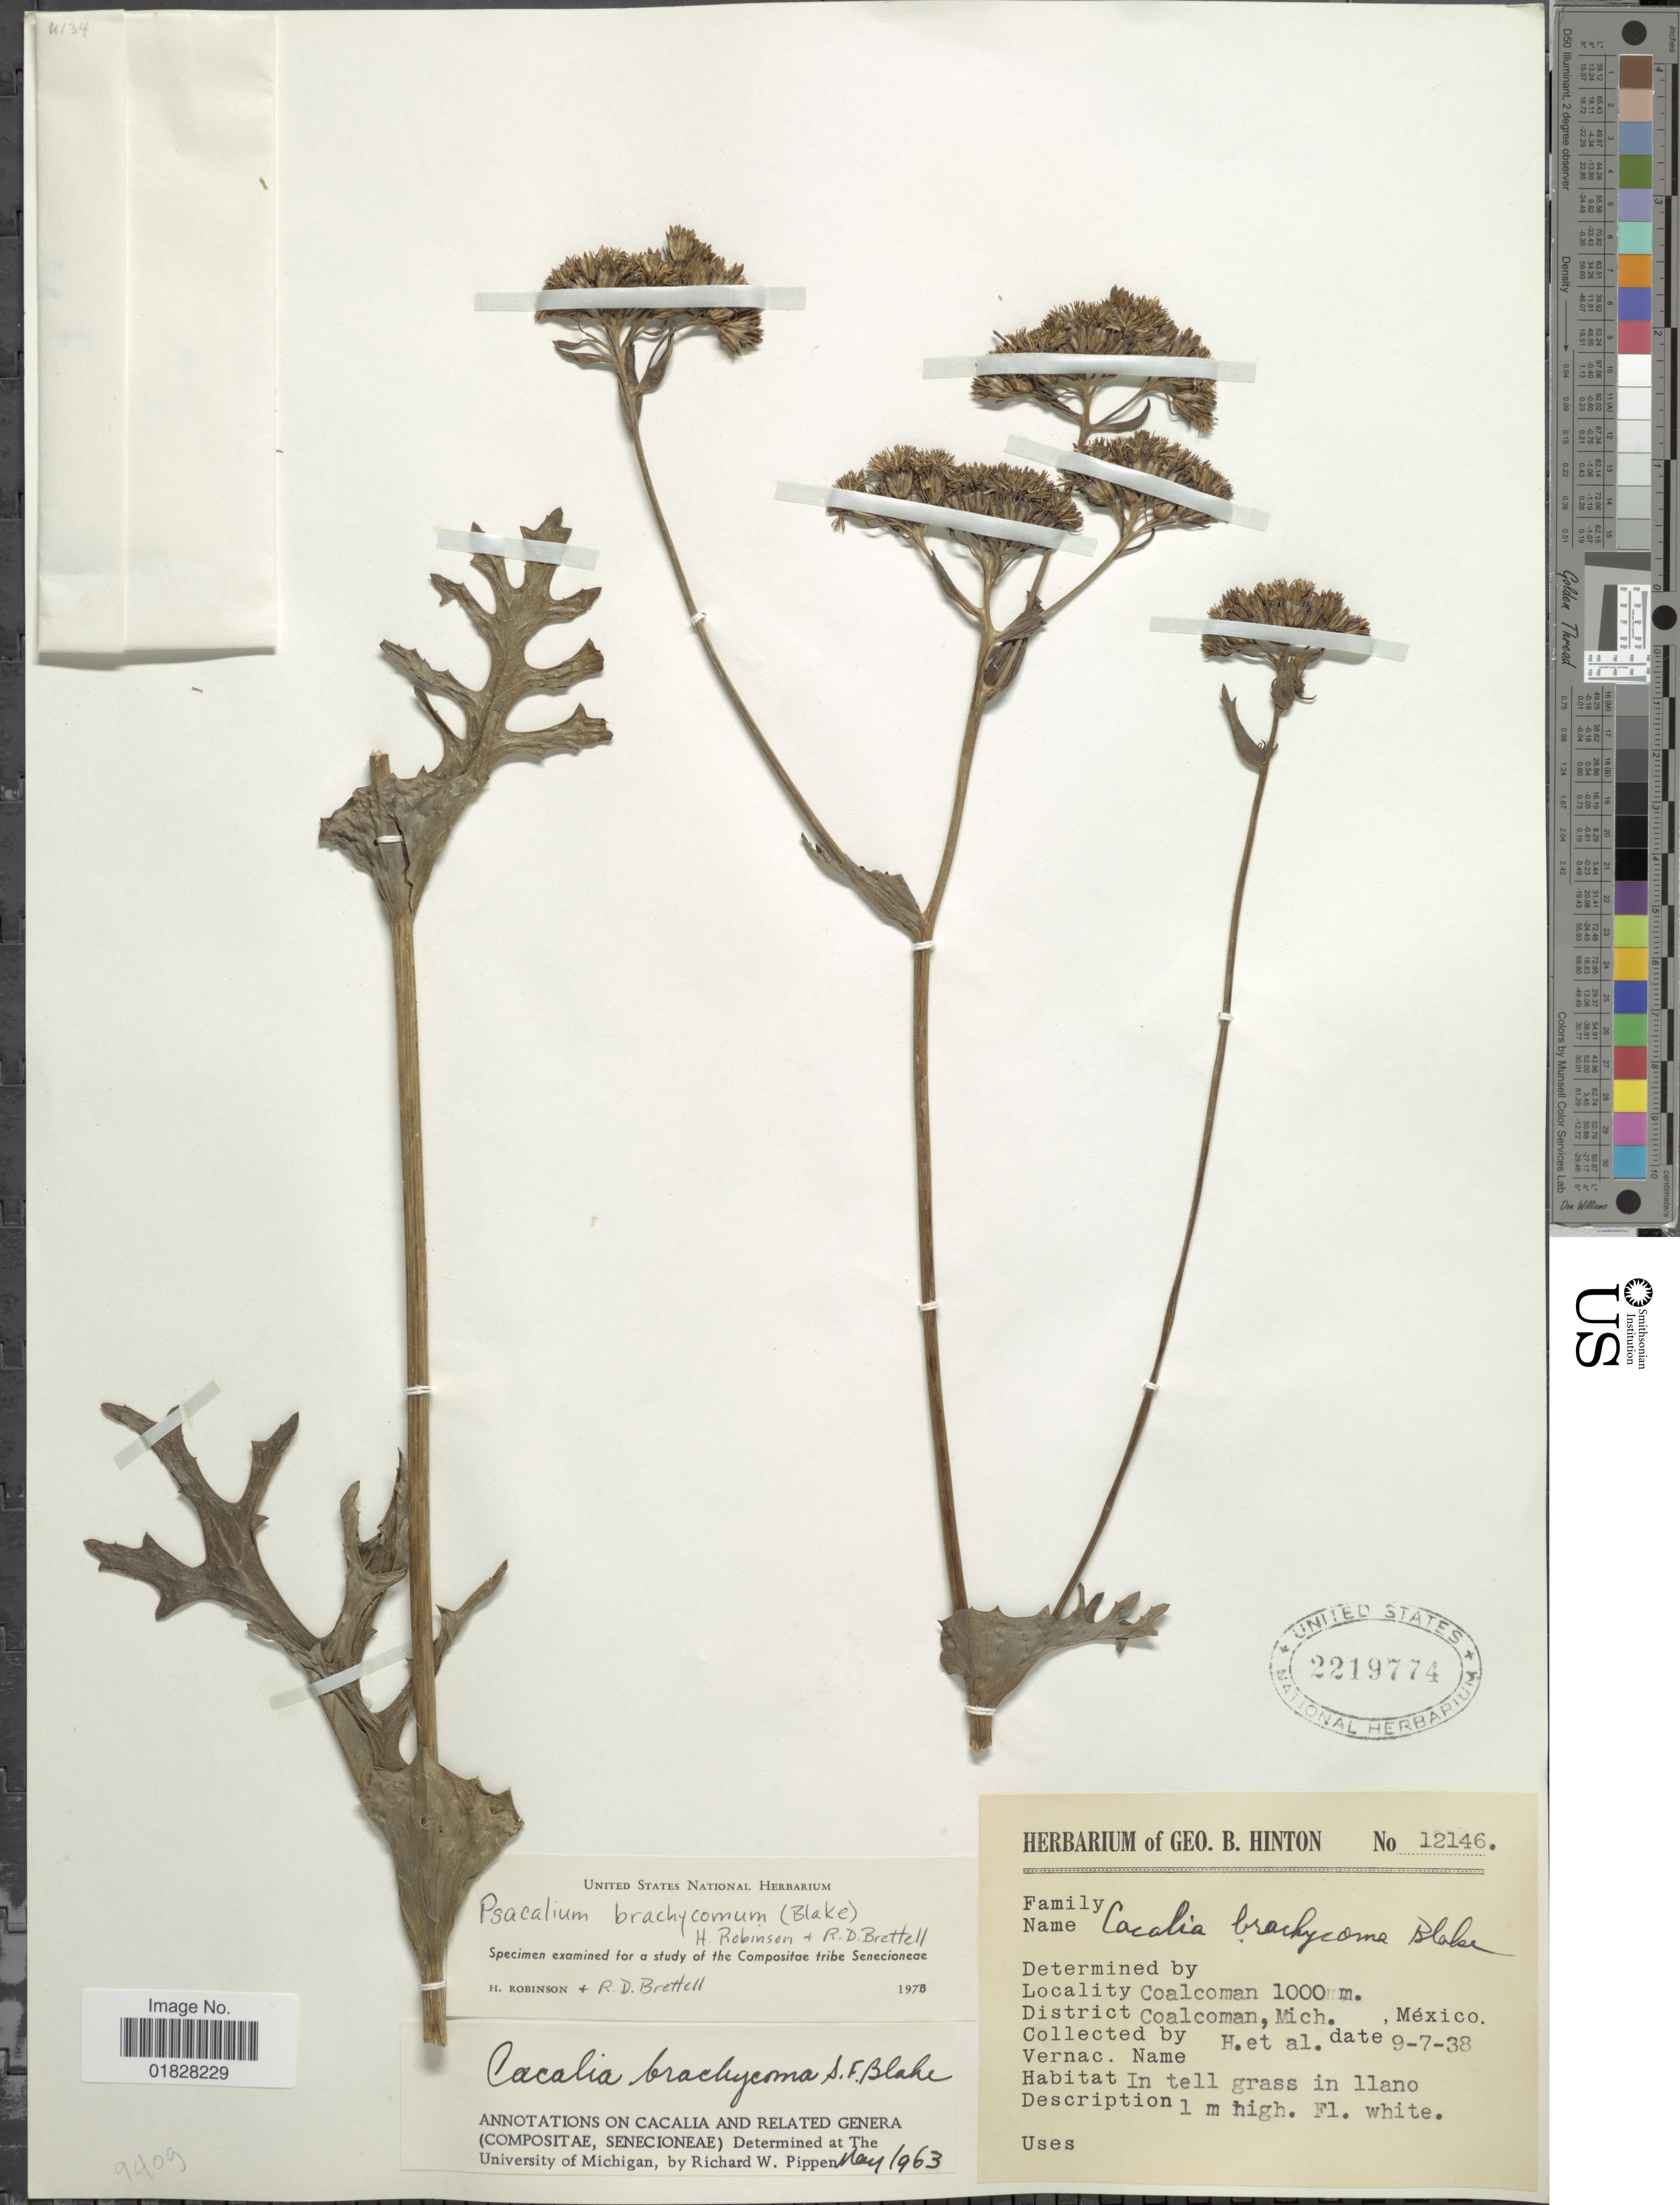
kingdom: Plantae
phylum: Tracheophyta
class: Magnoliopsida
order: Asterales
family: Asteraceae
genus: Psacalium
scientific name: Psacalium brachycomum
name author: (S.F. Blake) H. Rob. & Brettell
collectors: G. B. Hinton & et al.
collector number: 12146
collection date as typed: Transcribed d/m/y: 7/9/38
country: Mexico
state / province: Michoacán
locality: Coalcoman. District Coalcoman, Mich., México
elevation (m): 1000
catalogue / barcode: US 2219774